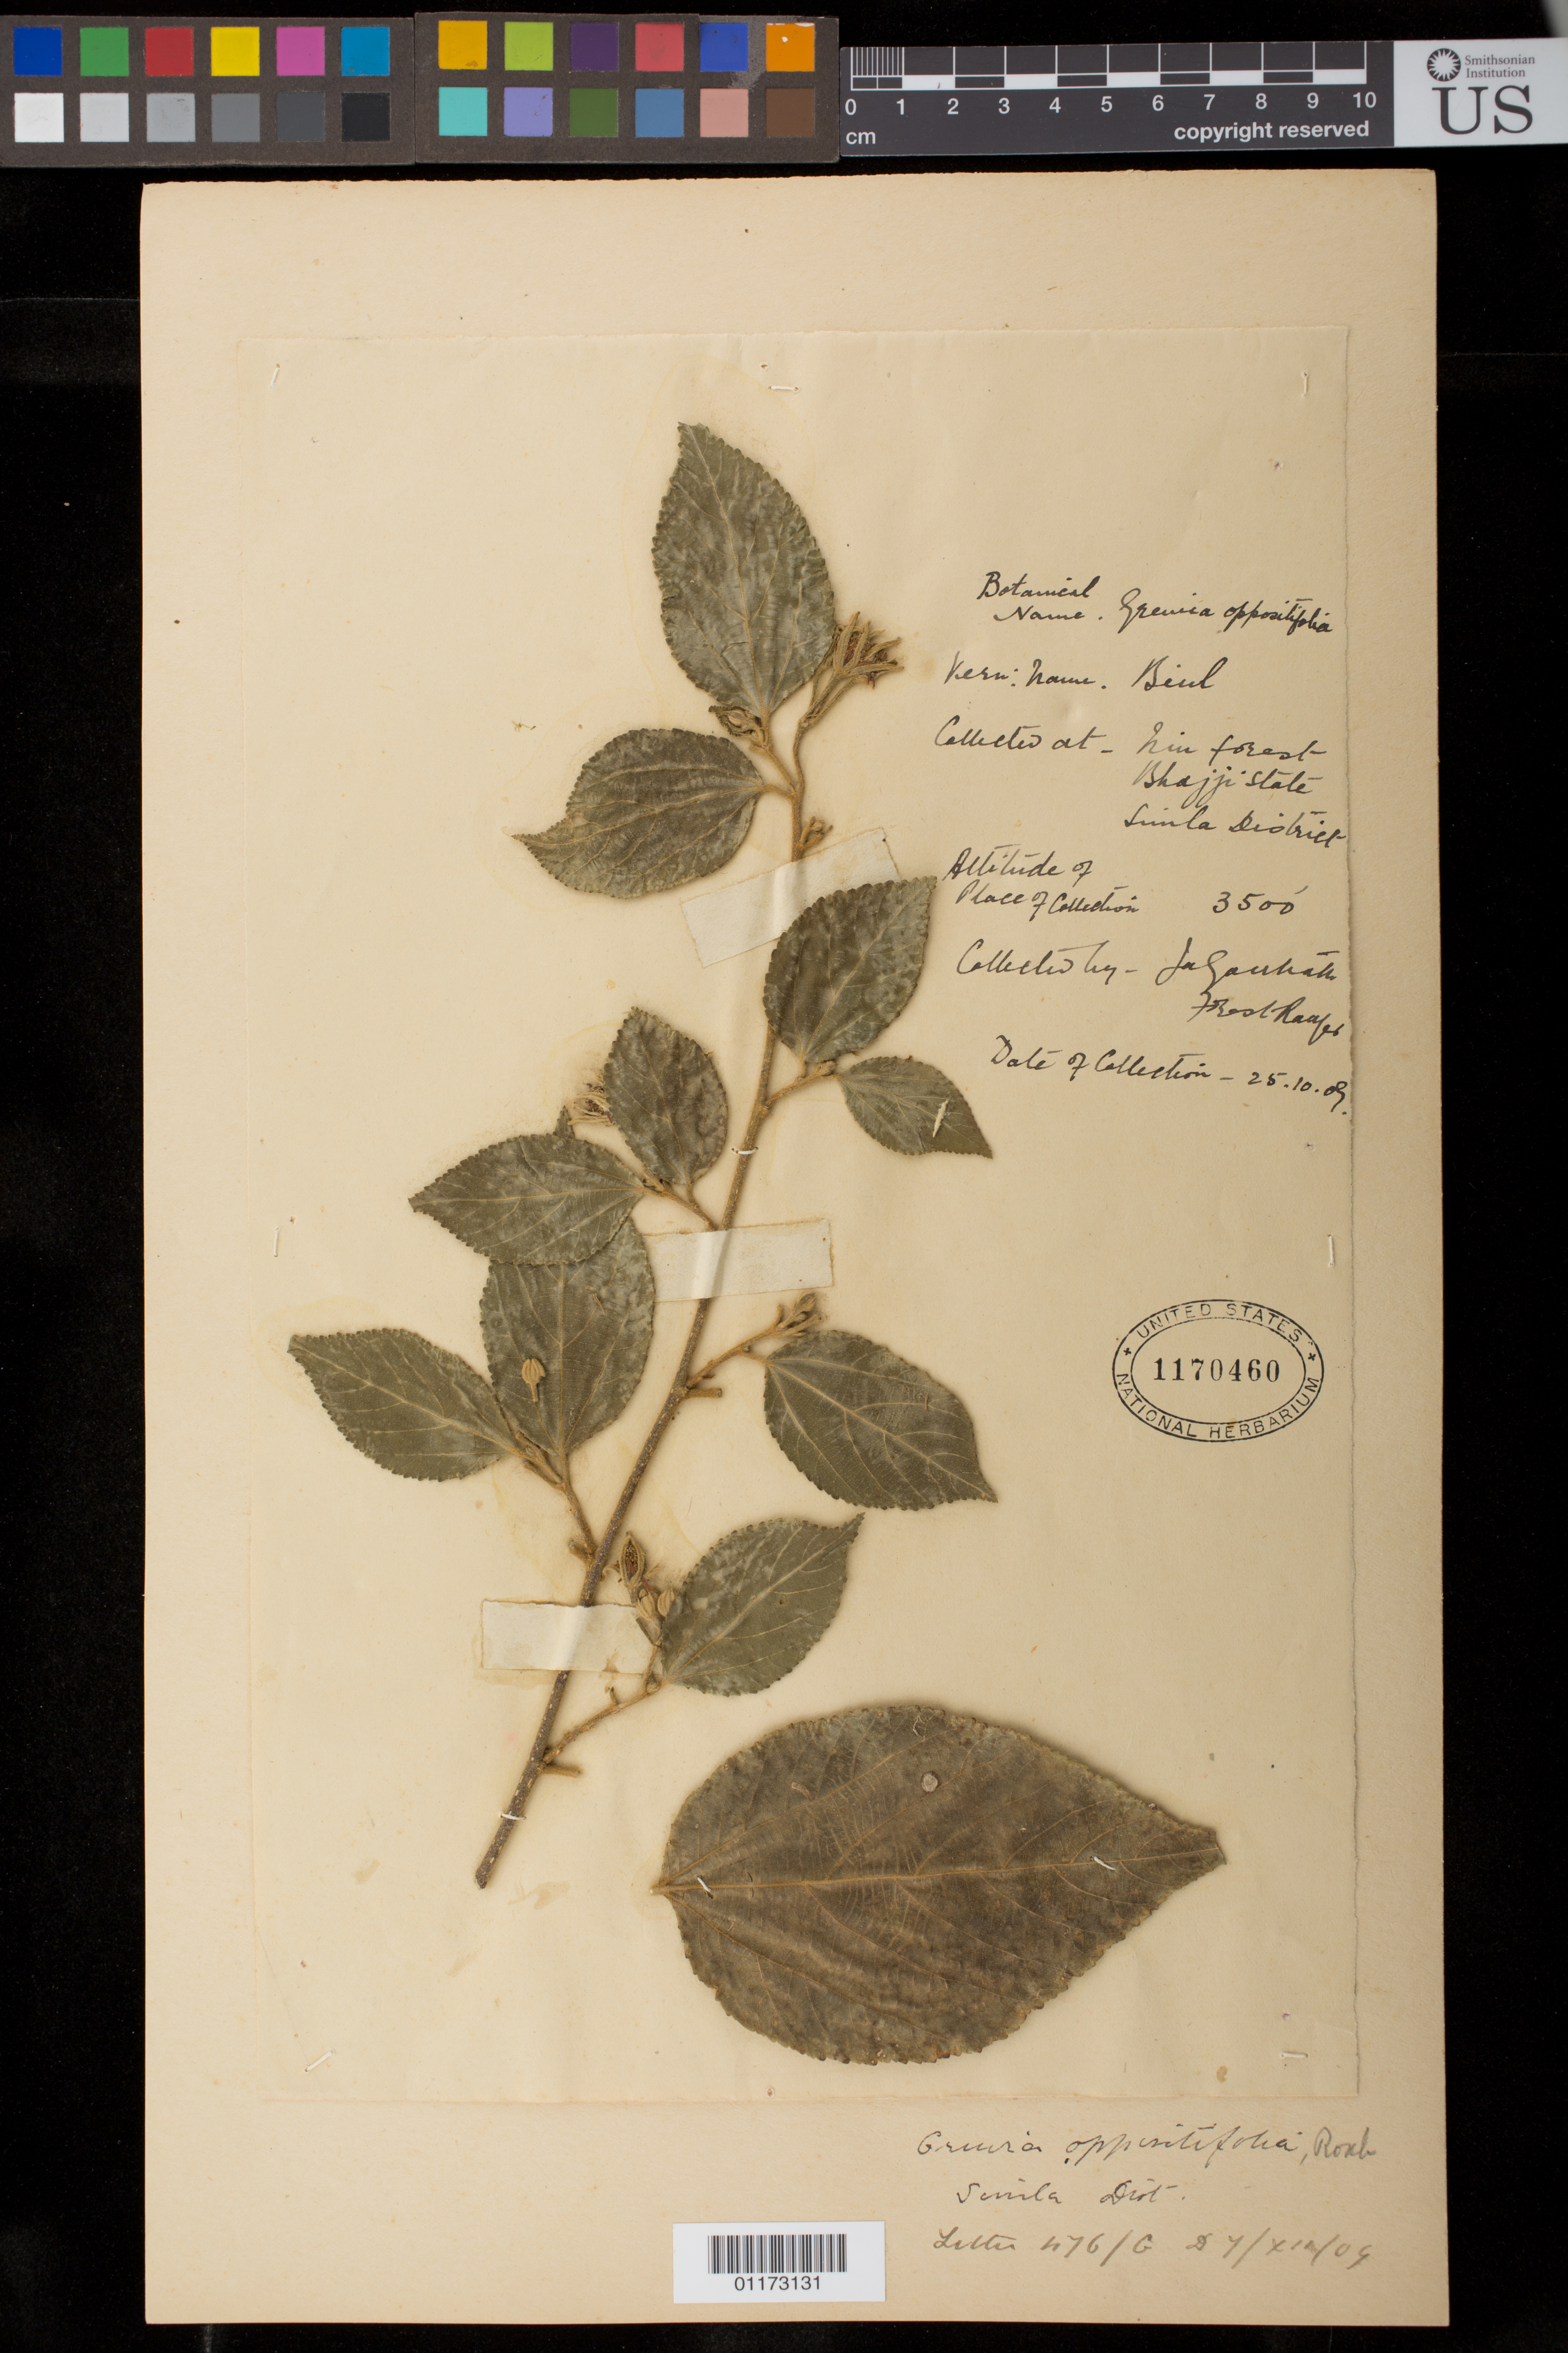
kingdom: Plantae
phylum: Tracheophyta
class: Magnoliopsida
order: Malvales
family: Malvaceae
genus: Grewia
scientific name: Grewia oppositifolia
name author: Roxb. ex DC.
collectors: -. LaSauhah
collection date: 1909-10-25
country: India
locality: Bhajji State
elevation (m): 1067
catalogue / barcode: US 1170460